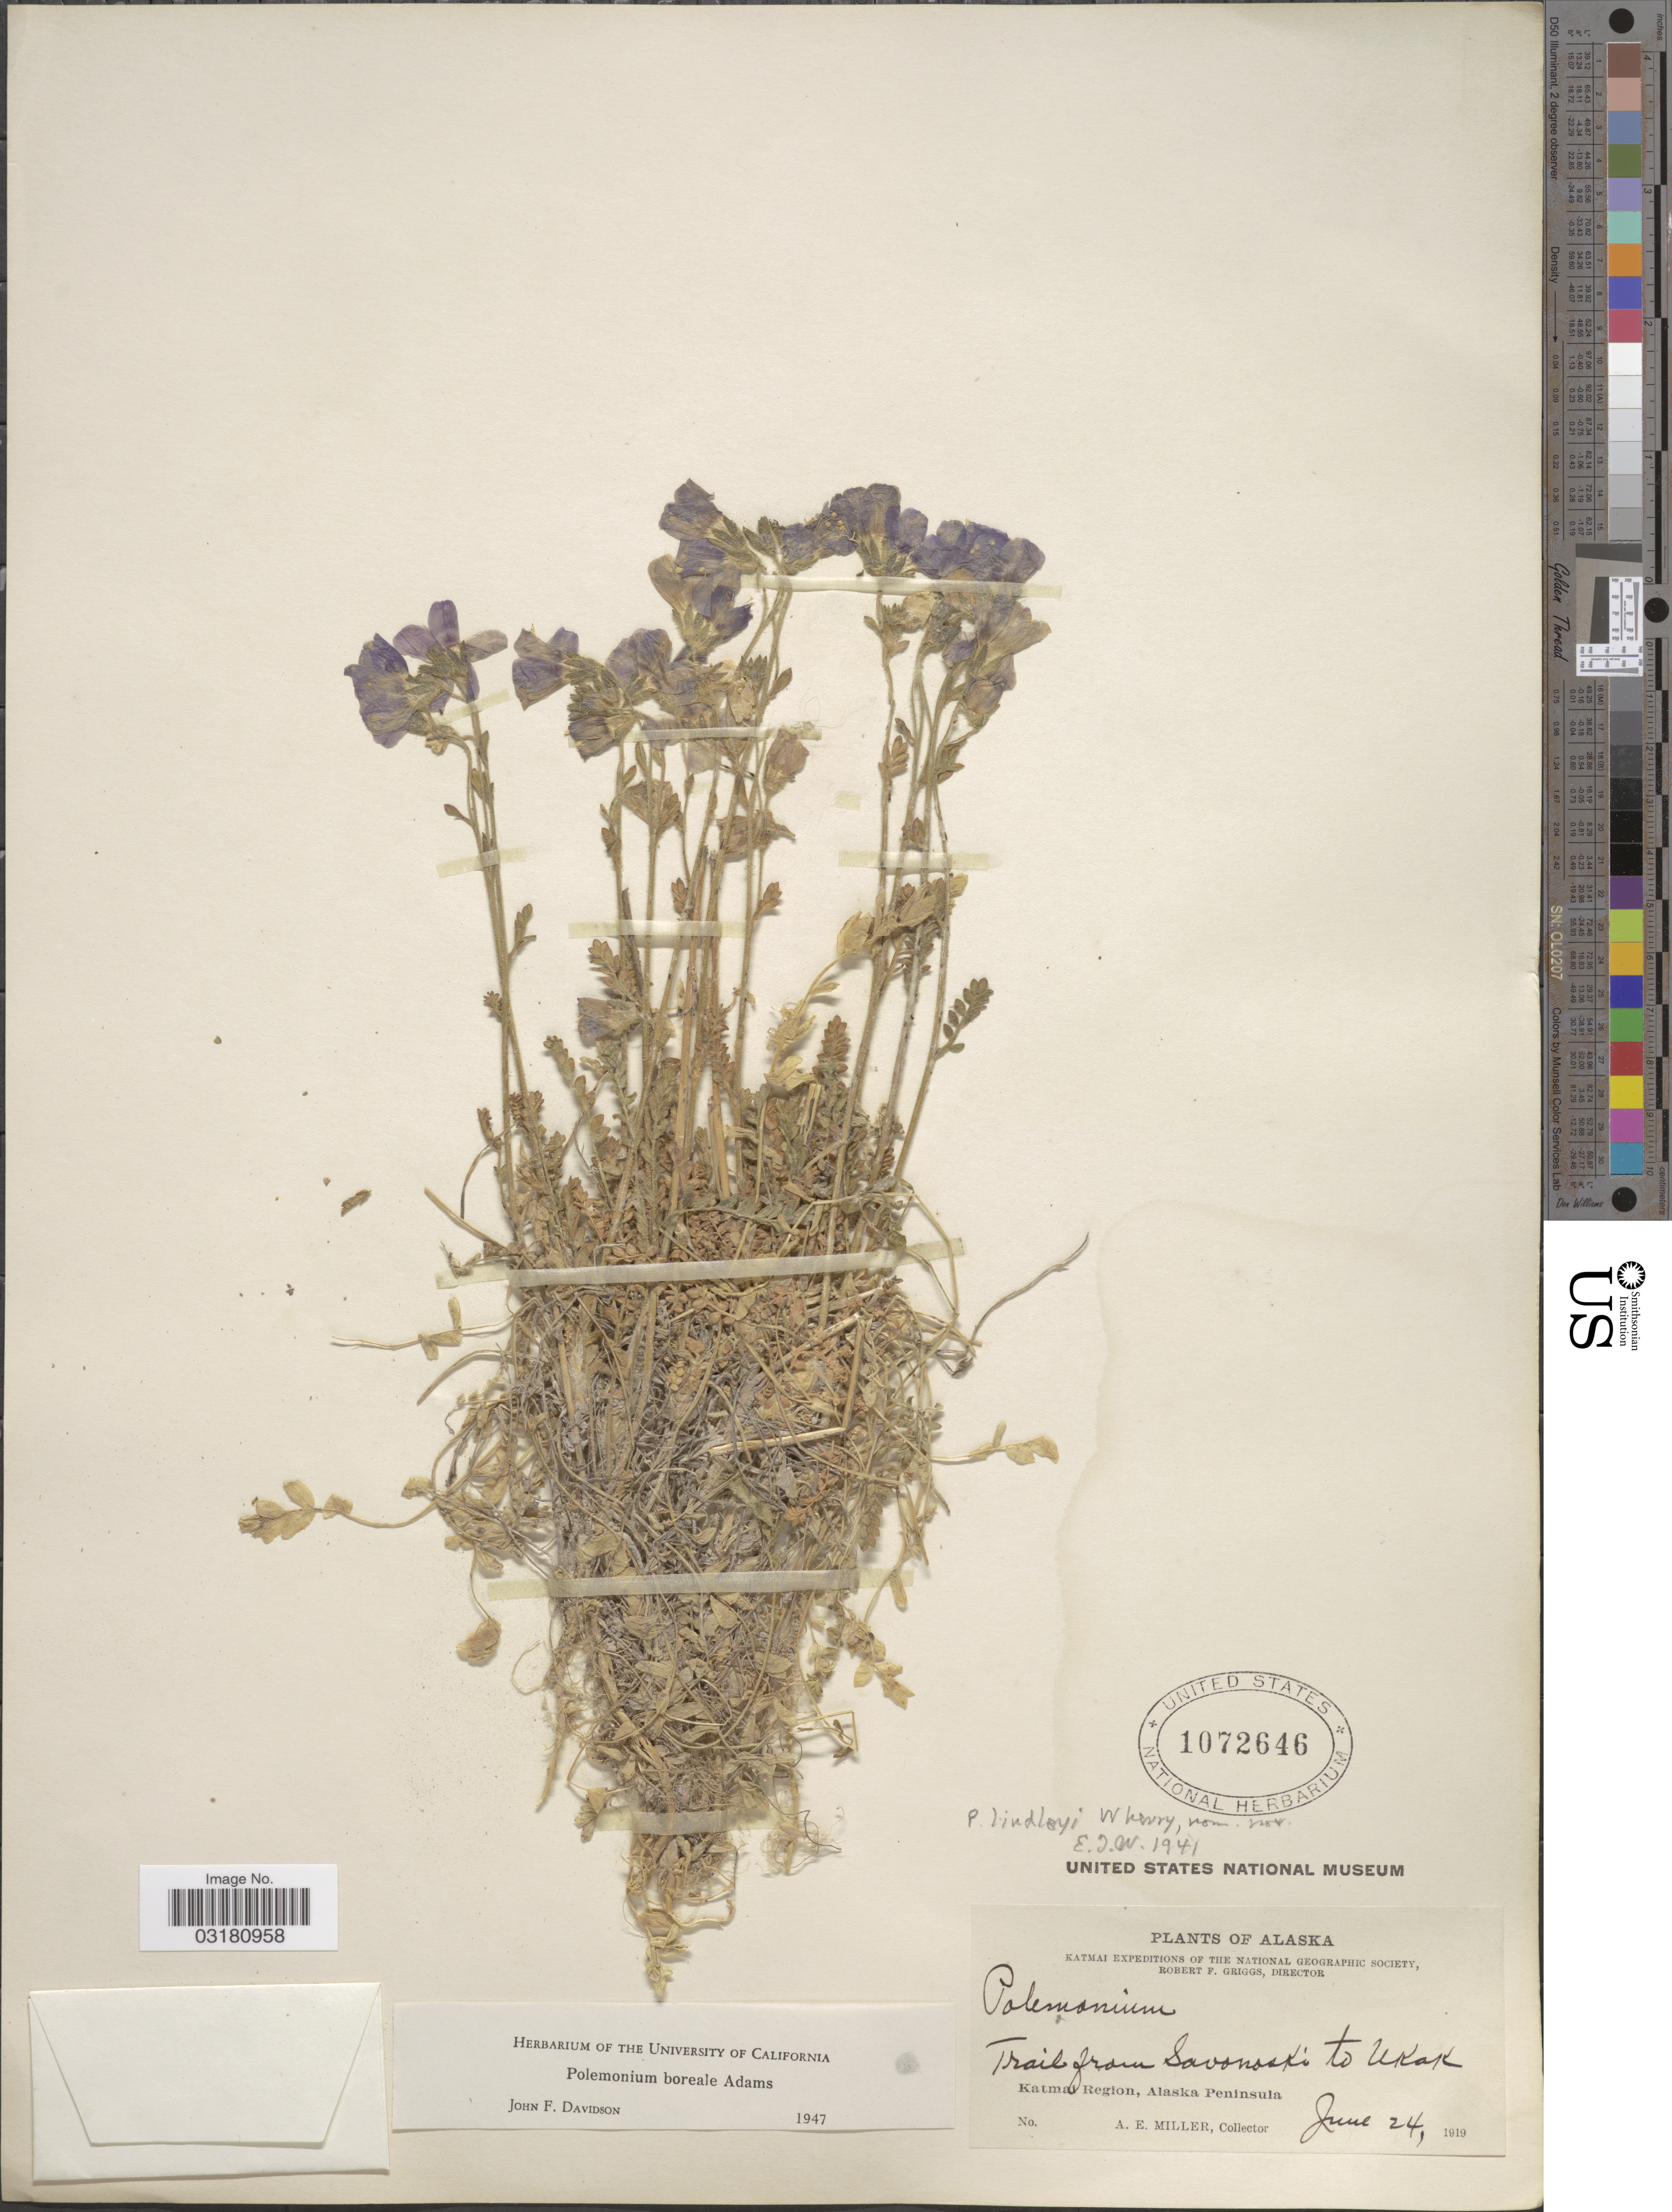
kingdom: Plantae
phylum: Tracheophyta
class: Magnoliopsida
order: Ericales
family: Polemoniaceae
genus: Polemonium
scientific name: Polemonium boreale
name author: Adams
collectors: A. E. Miller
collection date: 1919-06-24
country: United States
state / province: Alaska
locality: Trail from Savonoski to Ukak. Katmai Region, Alaska Peninsula.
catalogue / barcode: US 1072646